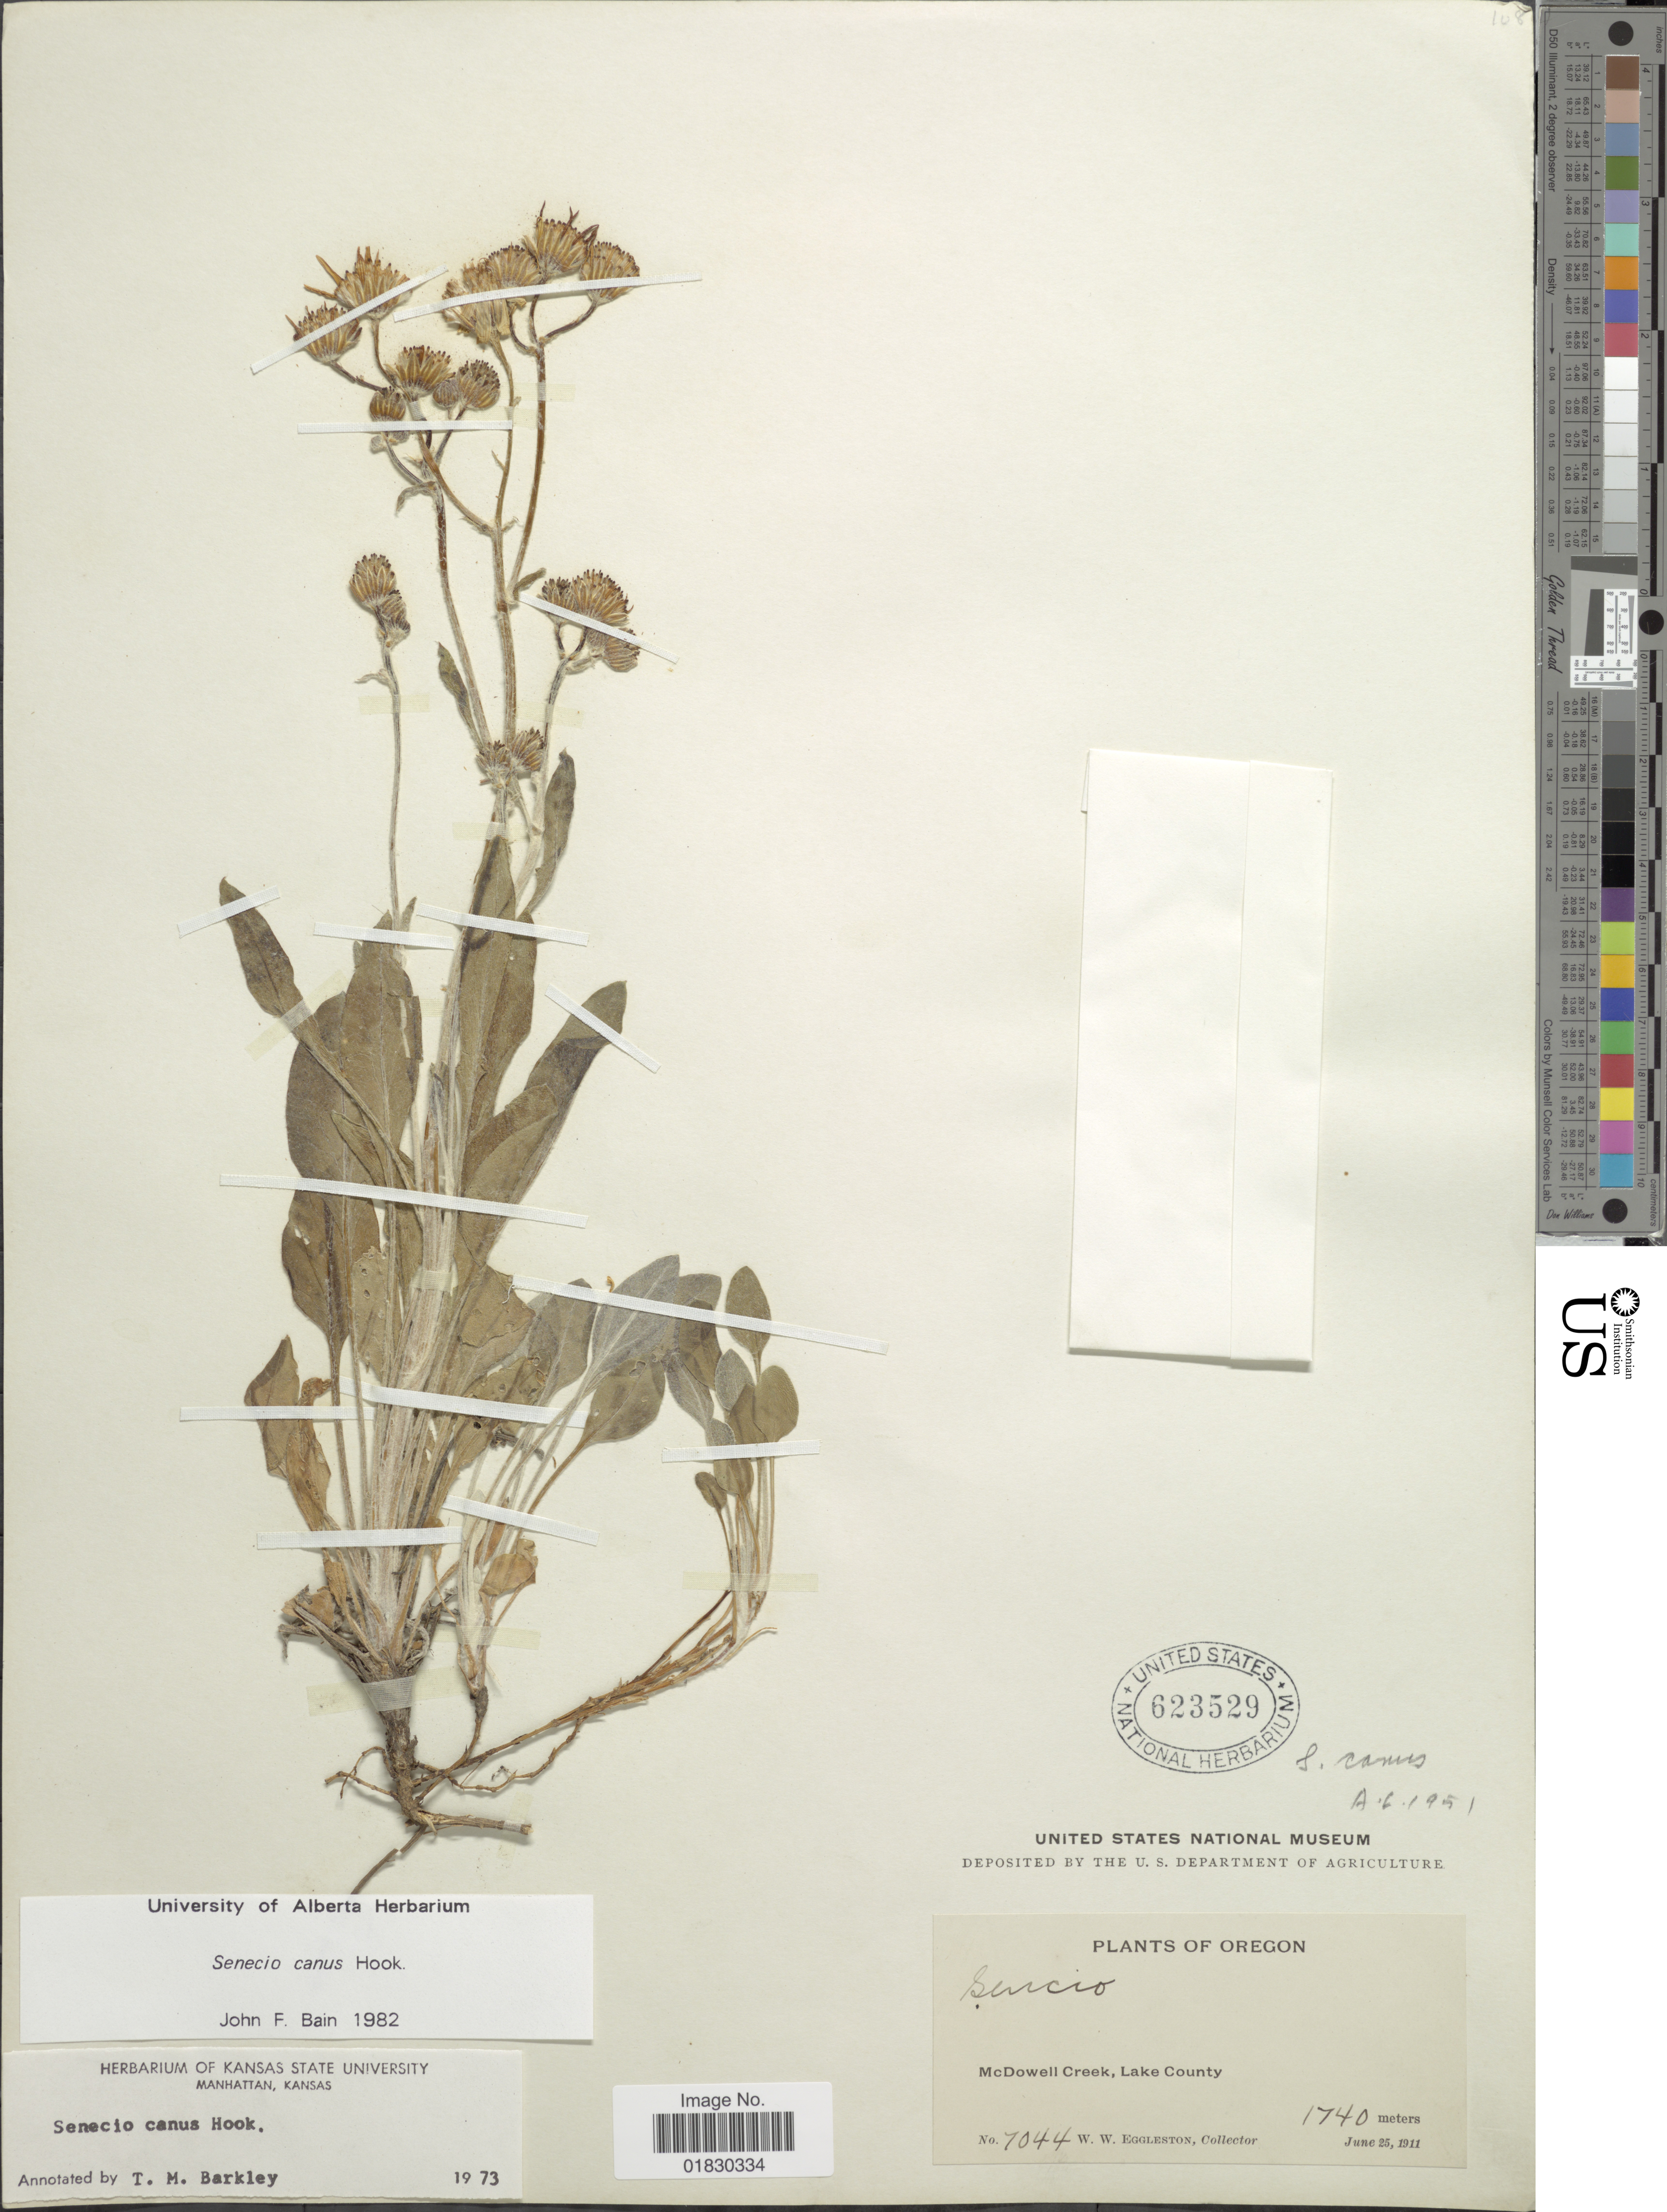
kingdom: Plantae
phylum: Tracheophyta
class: Magnoliopsida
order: Asterales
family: Asteraceae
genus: Packera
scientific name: Packera cana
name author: (Hook.) W.A. Weber & Á. Löve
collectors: W. W. Eggleston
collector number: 7044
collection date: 1911-06-25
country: United States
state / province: Oregon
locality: McDowell Creek, Lake County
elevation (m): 1740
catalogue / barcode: US 623529